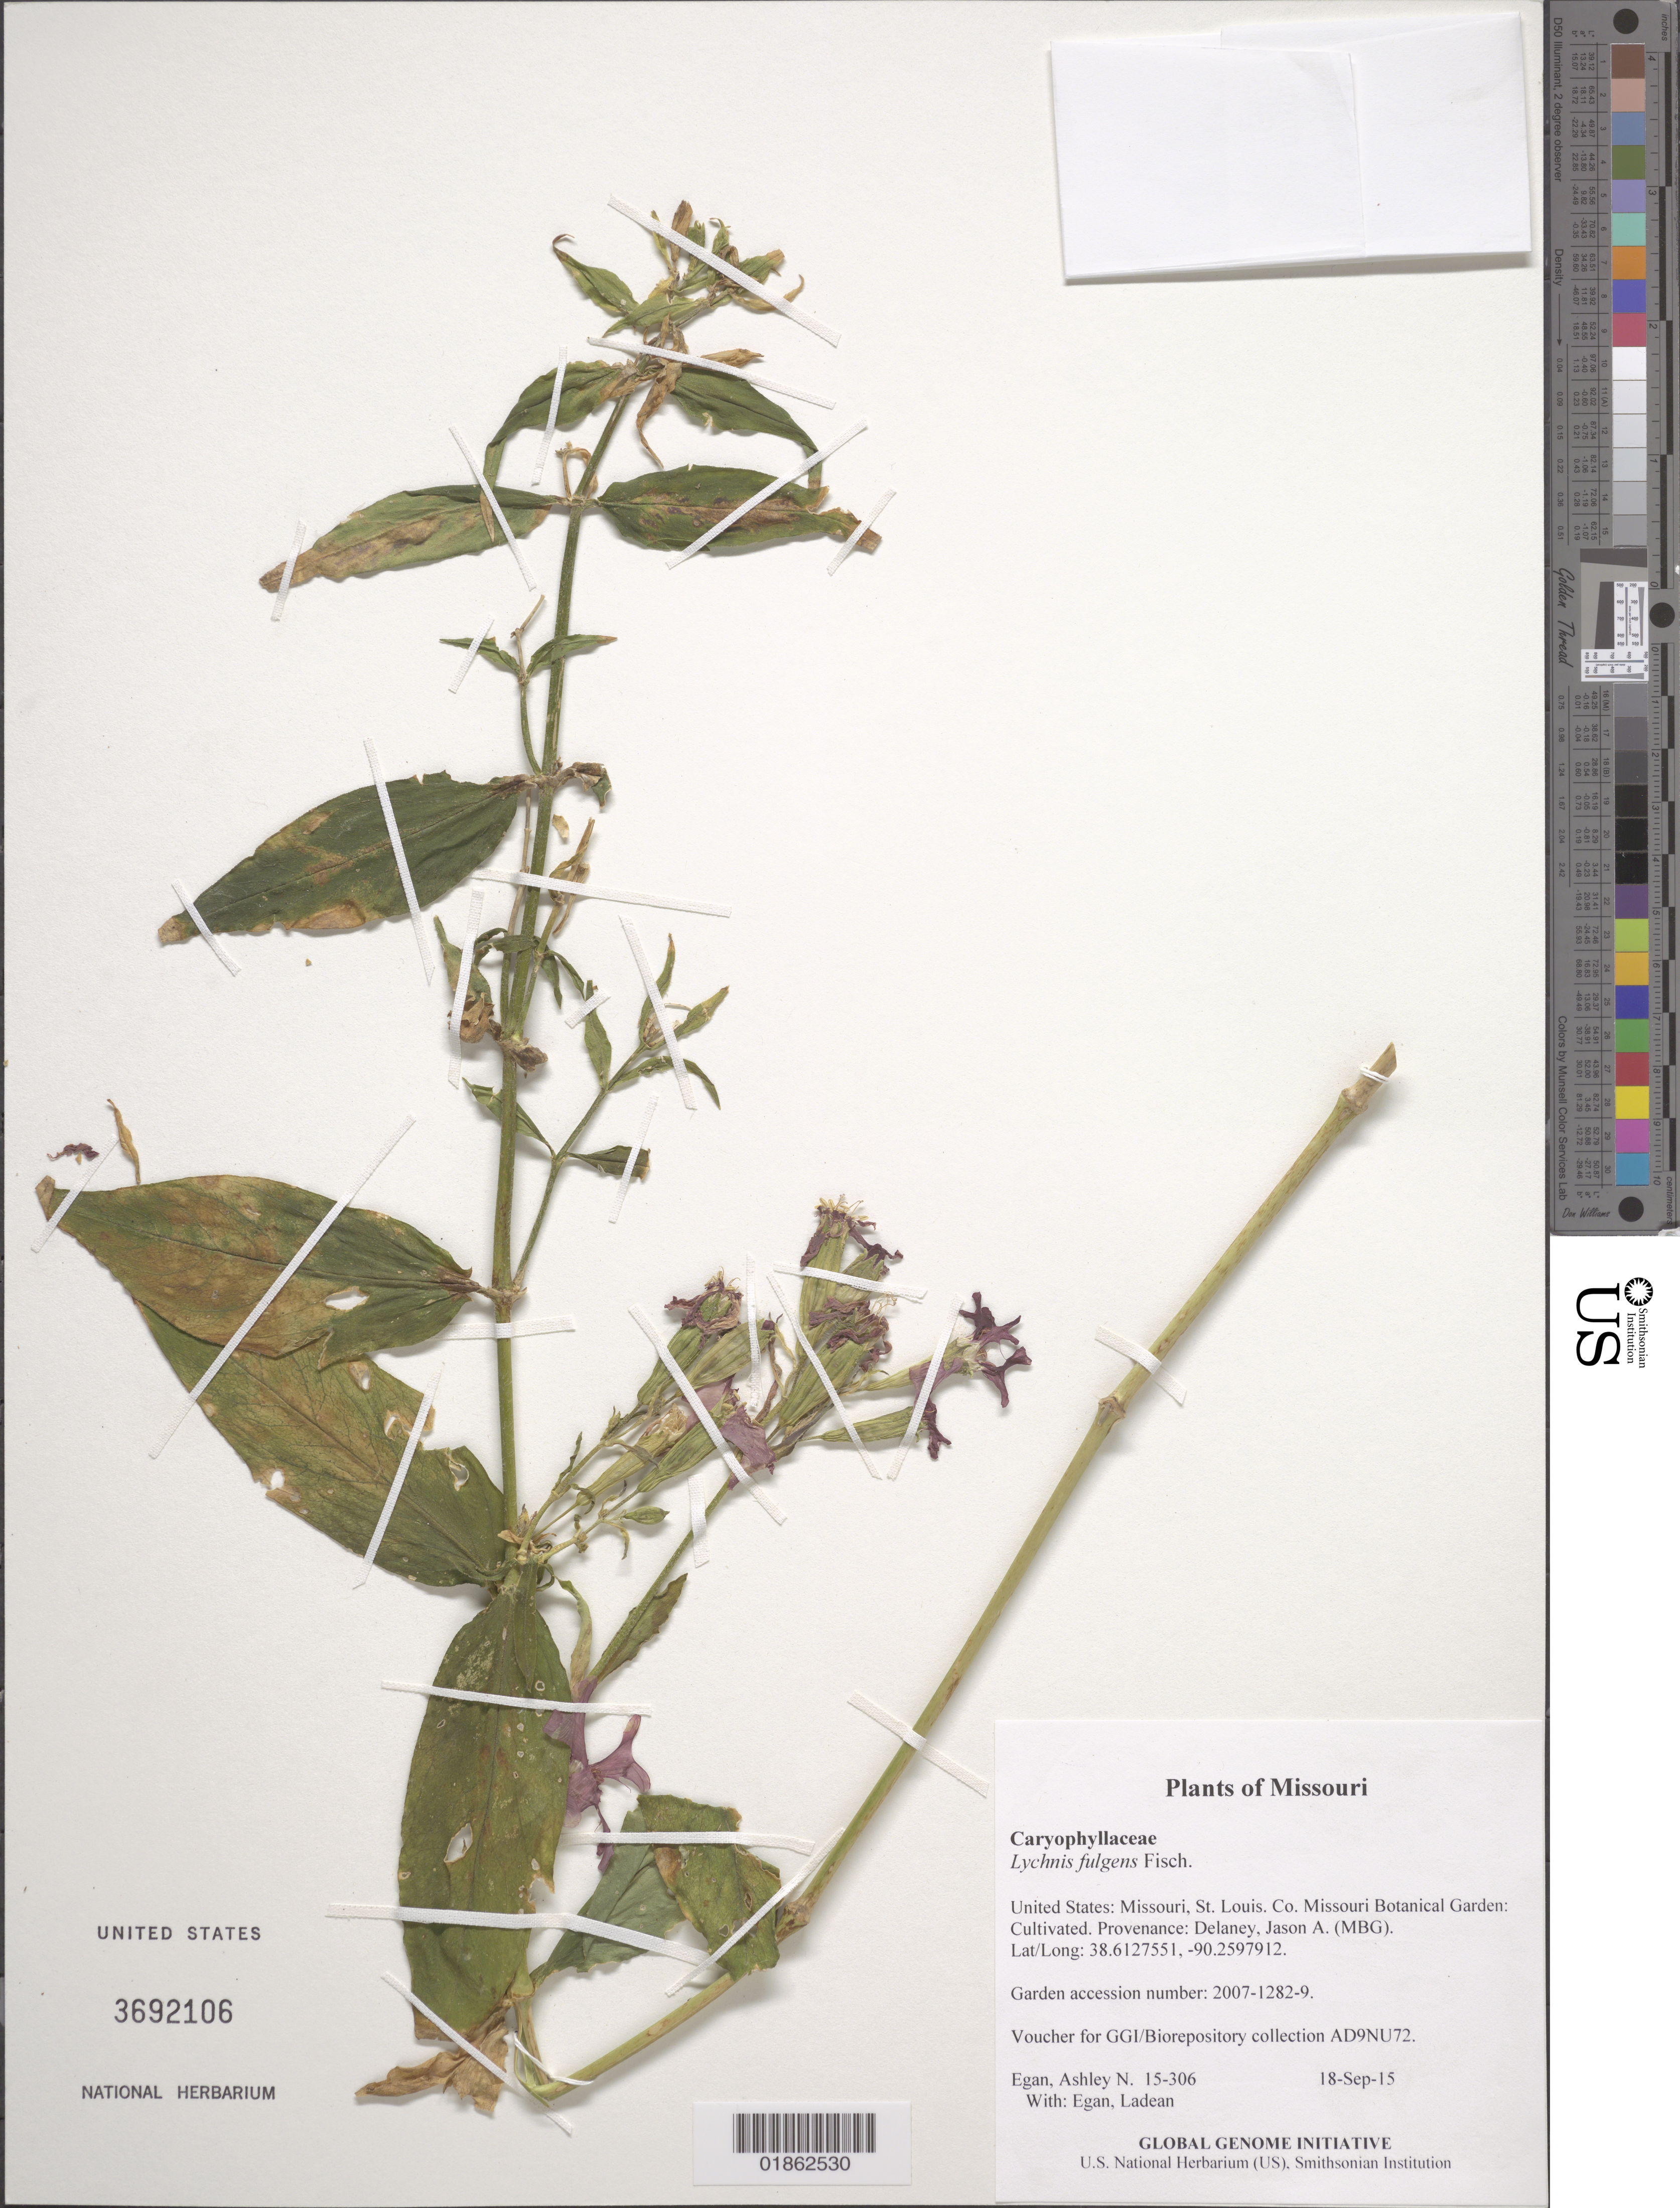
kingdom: Plantae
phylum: Tracheophyta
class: Magnoliopsida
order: Caryophyllales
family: Caryophyllaceae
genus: Silene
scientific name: Silene banksia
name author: (Meerb.) Mabb.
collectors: A. N. Egan & L. Egan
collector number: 15-306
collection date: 2015-09-18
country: United States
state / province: Missouri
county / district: St. Louis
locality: Missouri Botanical Garden: Cultivated. Provenance: Delaney, Jason A. (MBG)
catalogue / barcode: US 3692106